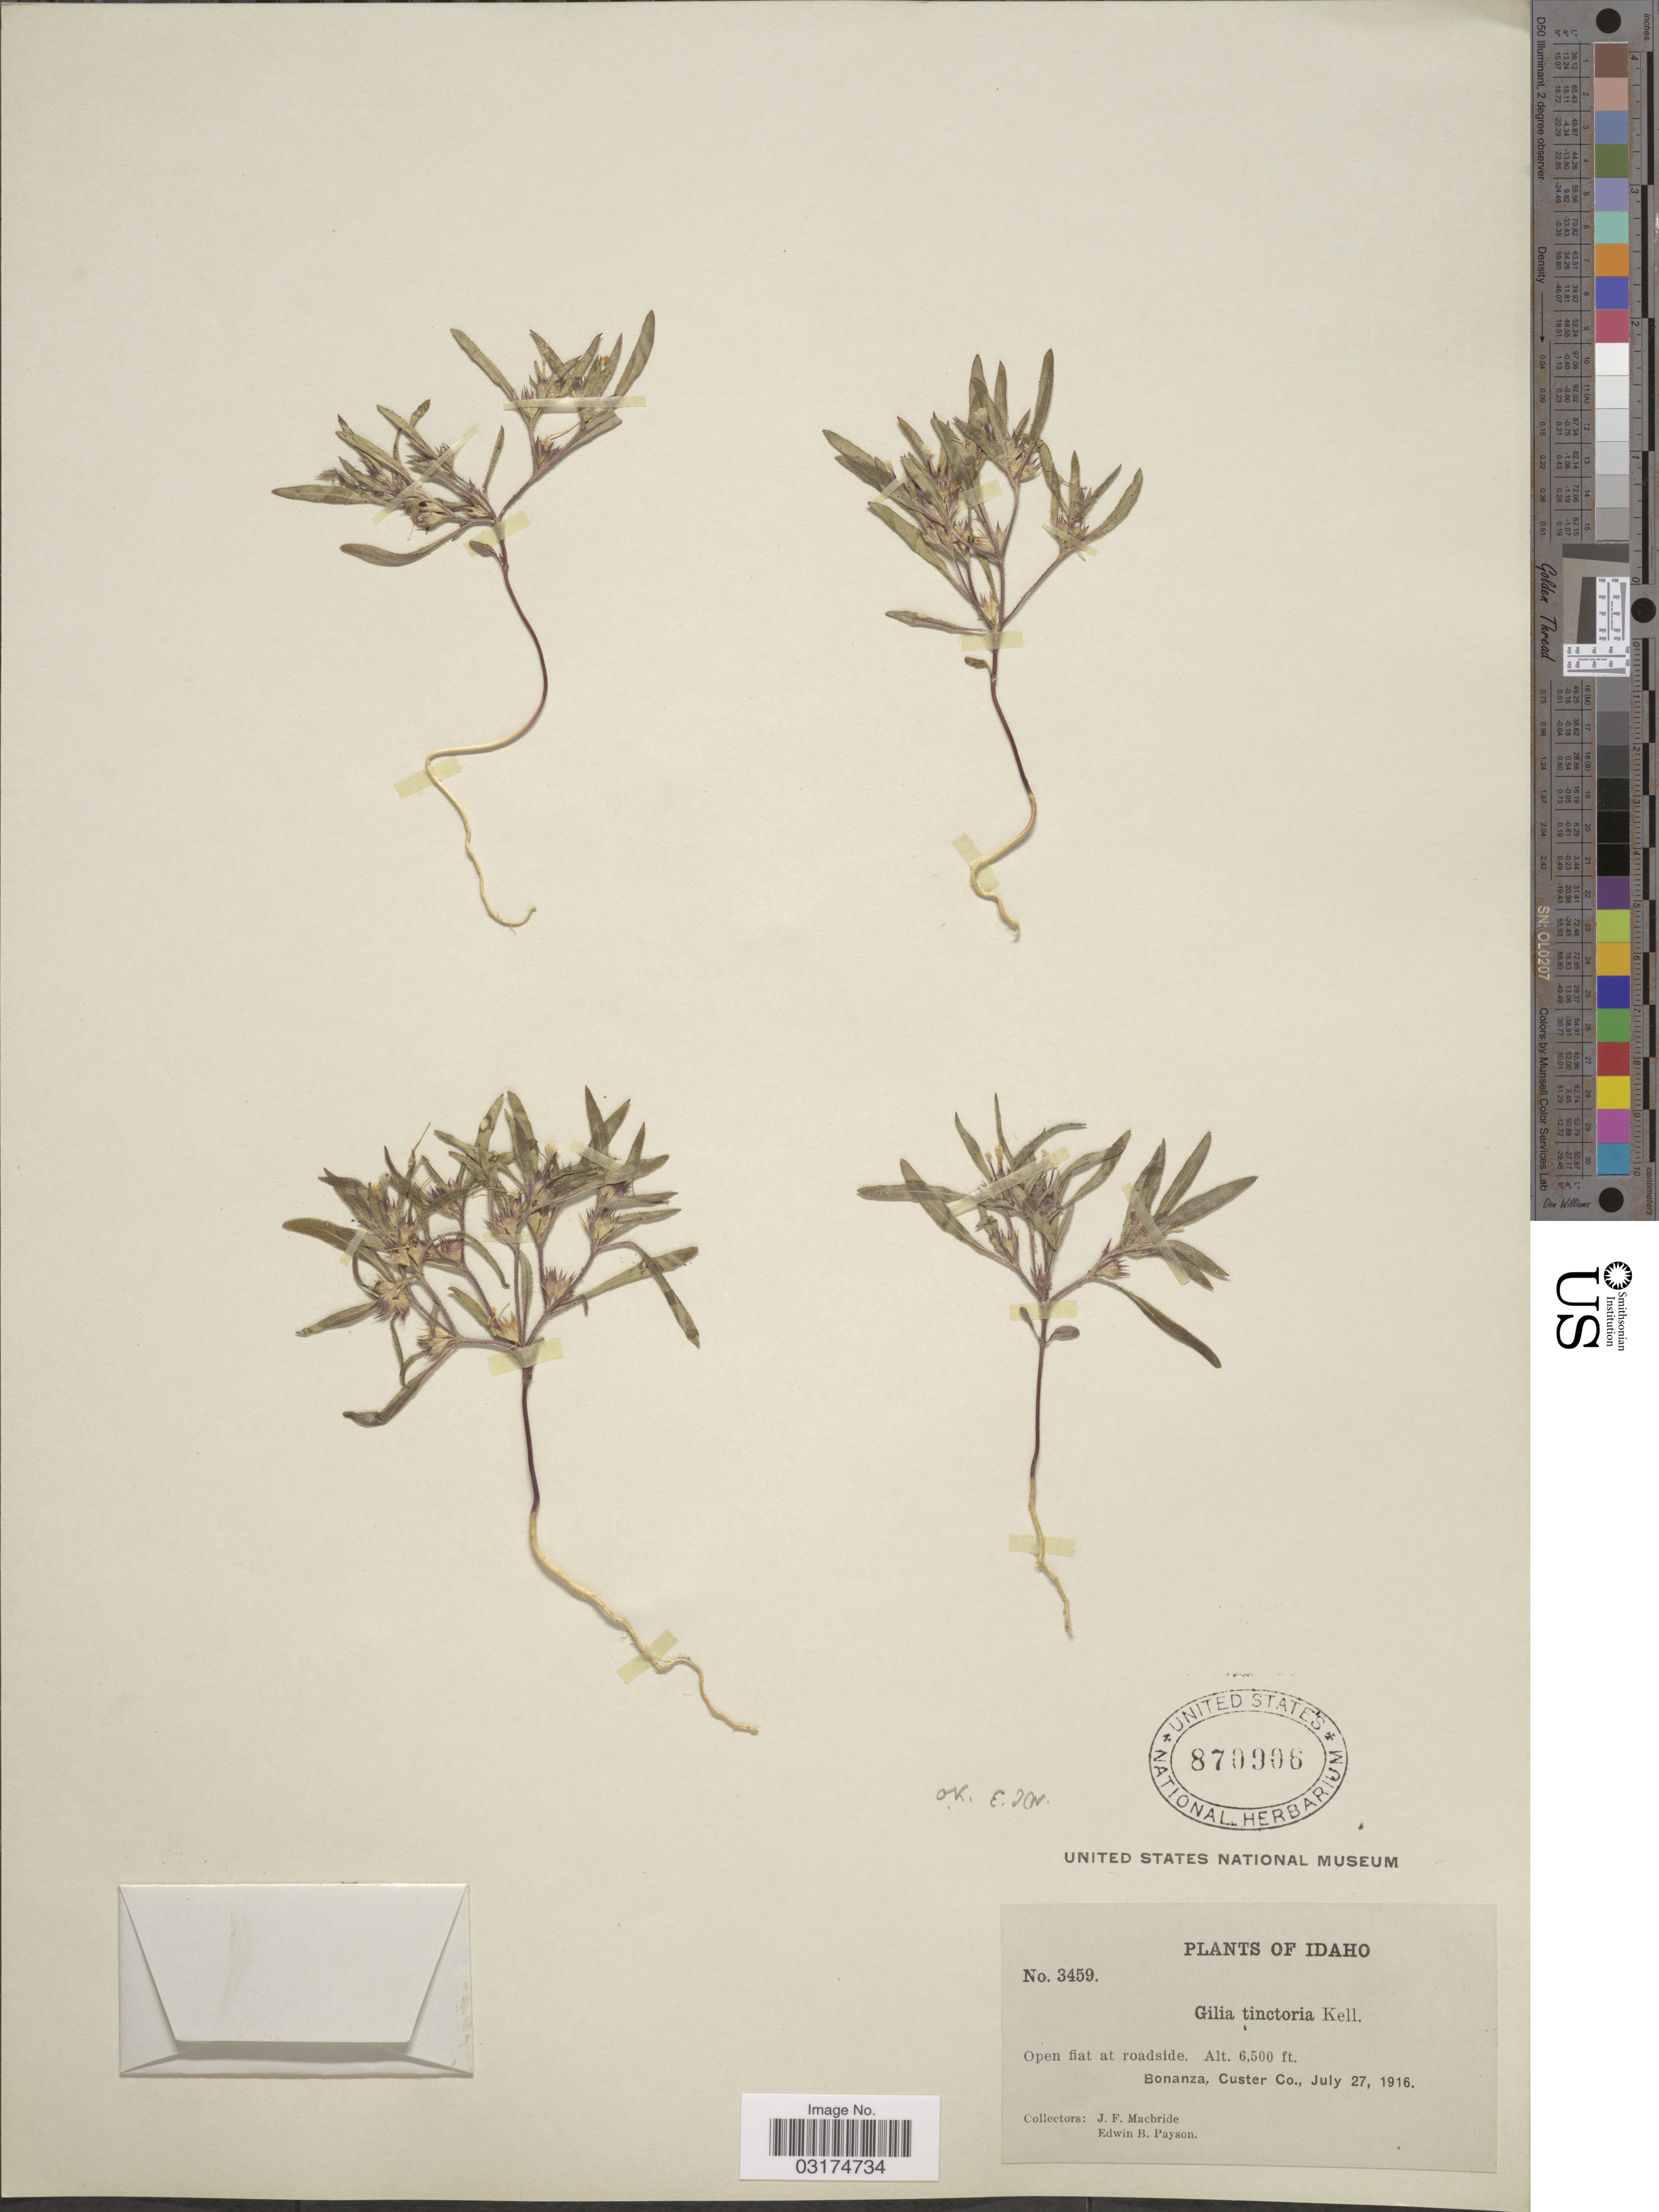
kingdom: Plantae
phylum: Tracheophyta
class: Magnoliopsida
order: Ericales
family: Polemoniaceae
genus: Collomia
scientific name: Collomia tinctoria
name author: Kellogg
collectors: J. F. Macbride & E. B. Payson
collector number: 3459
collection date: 1916-07-27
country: United States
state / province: Idaho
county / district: Custer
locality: Bonanza.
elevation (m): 1981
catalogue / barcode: US 870906